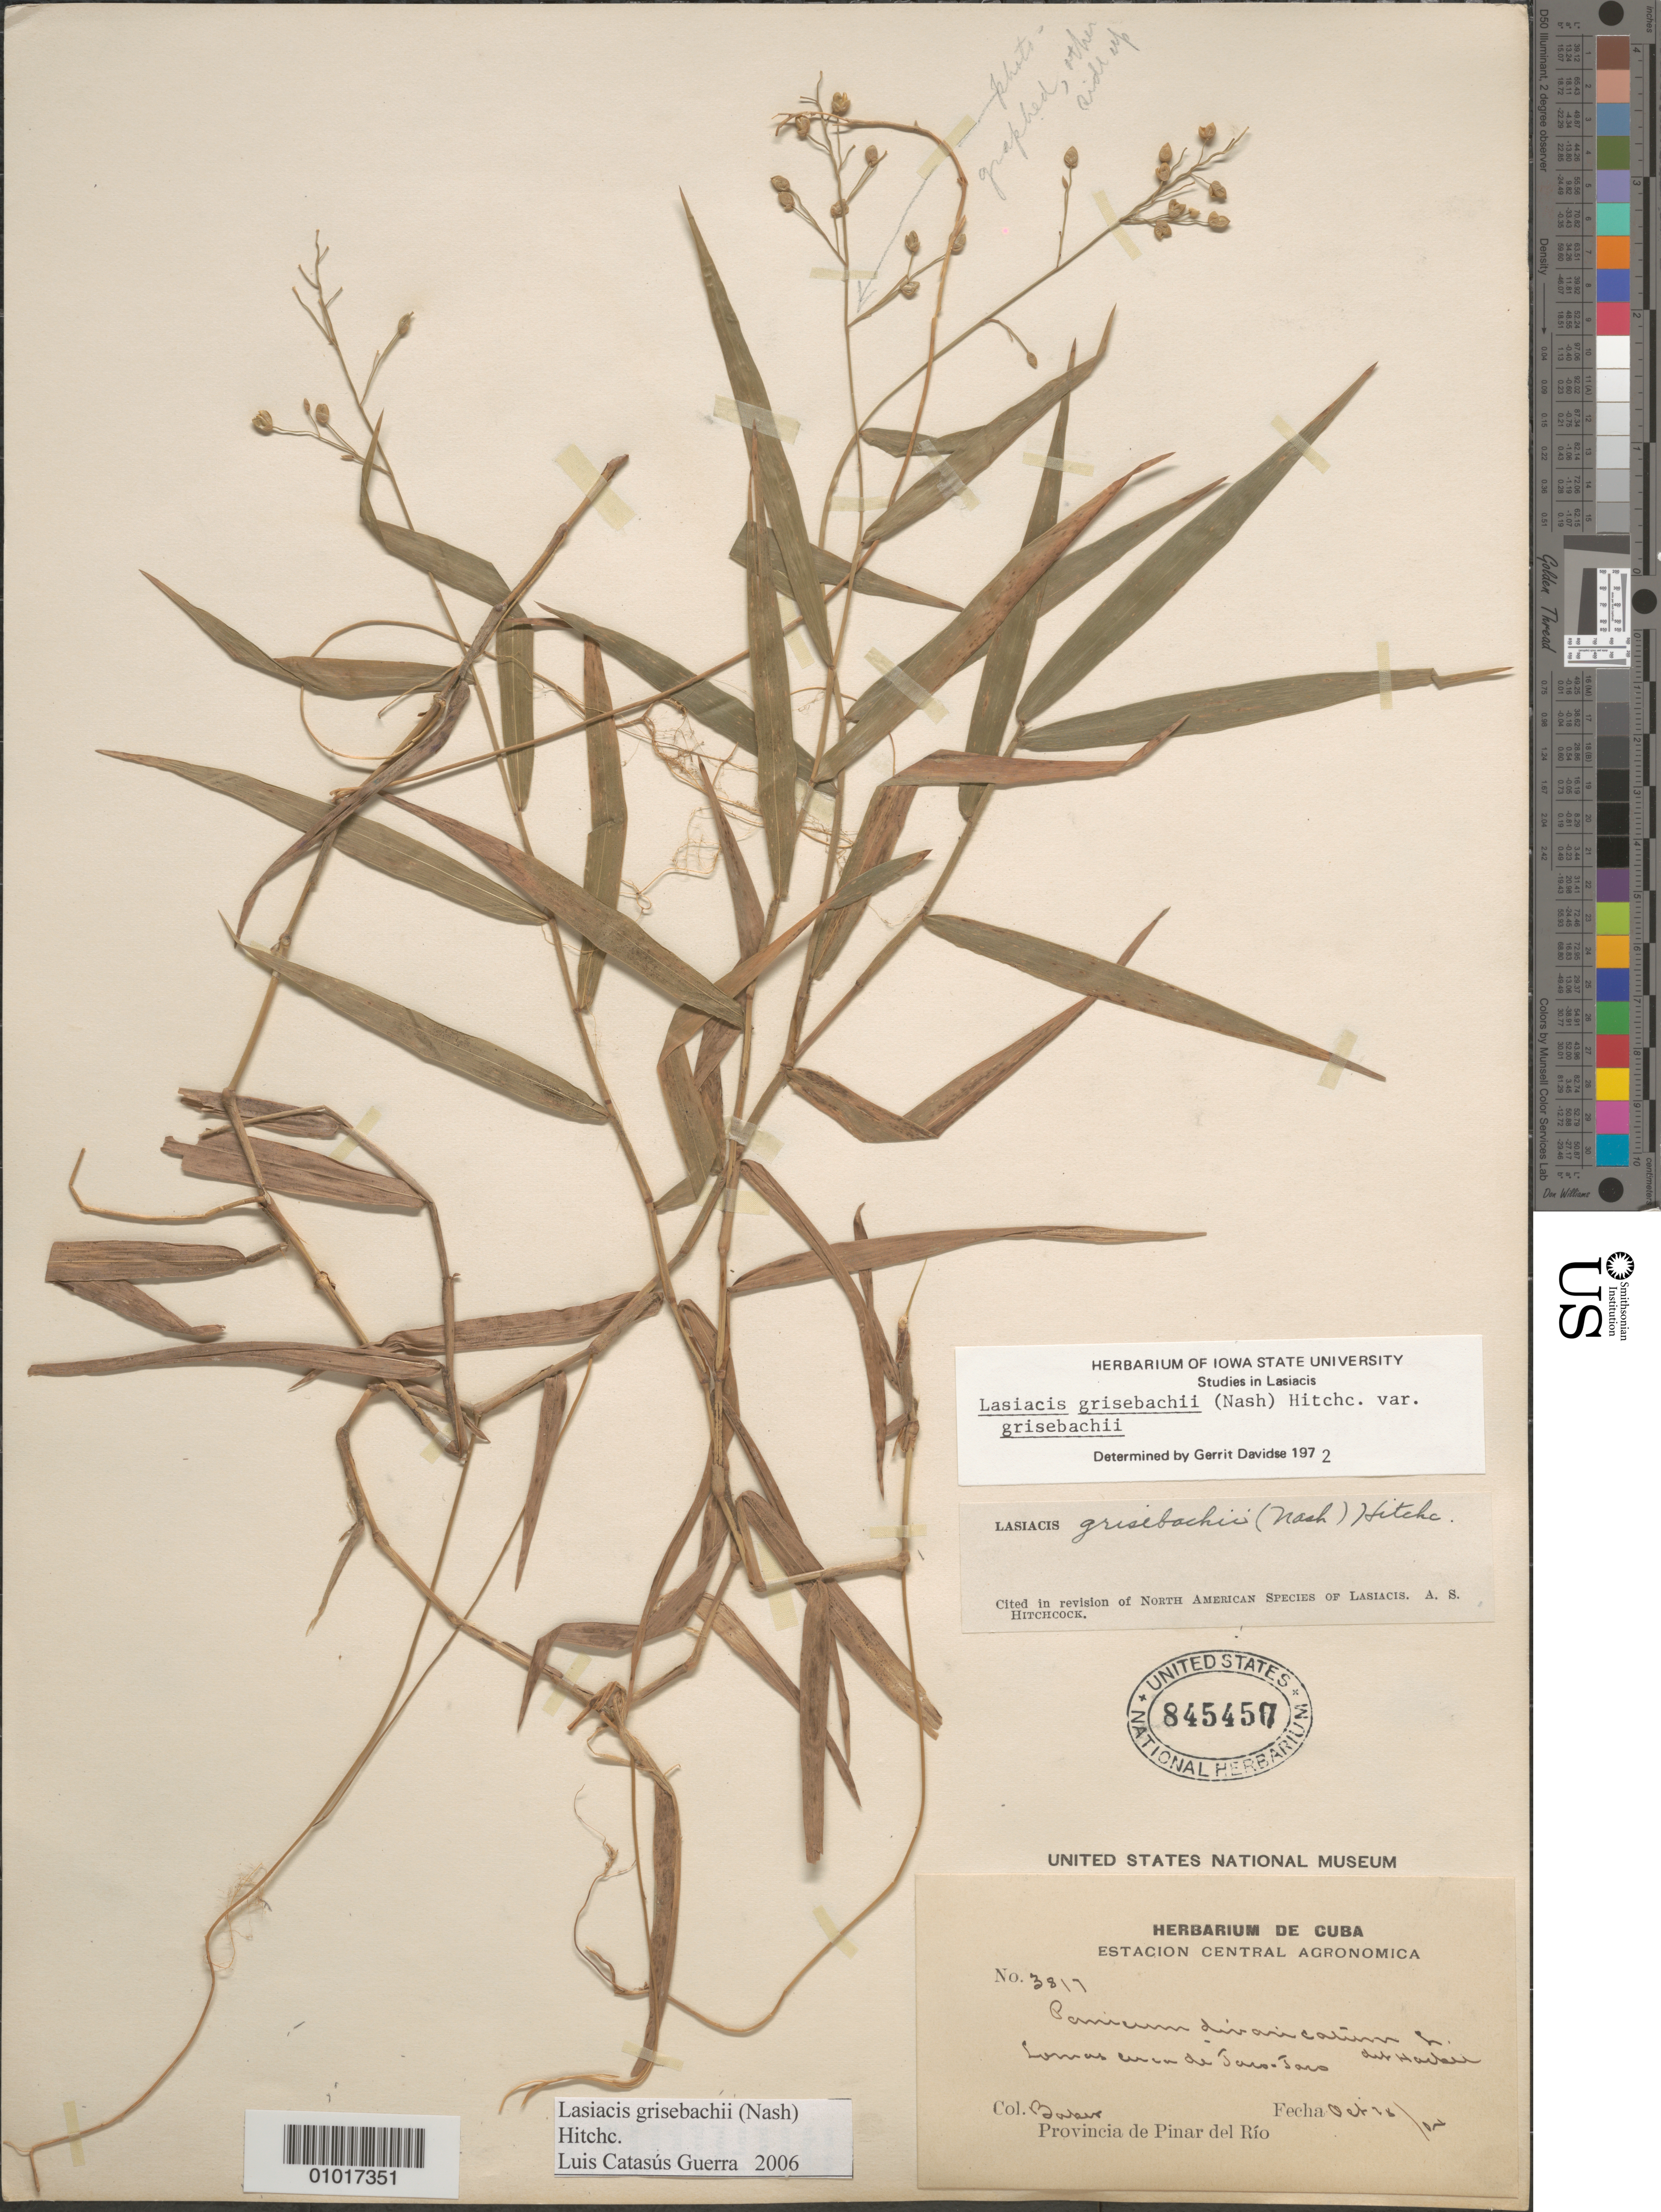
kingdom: Plantae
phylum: Tracheophyta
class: Liliopsida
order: Poales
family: Poaceae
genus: Lasiacis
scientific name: Lasiacis grisebachii var. grisebachii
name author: (Nash) Hitchc.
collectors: C. F. Baker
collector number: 3817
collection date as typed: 18 Oct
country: Cuba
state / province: Pinar del Rio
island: Cuba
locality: Lomas Comoa de Taco Taco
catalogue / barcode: US 3457